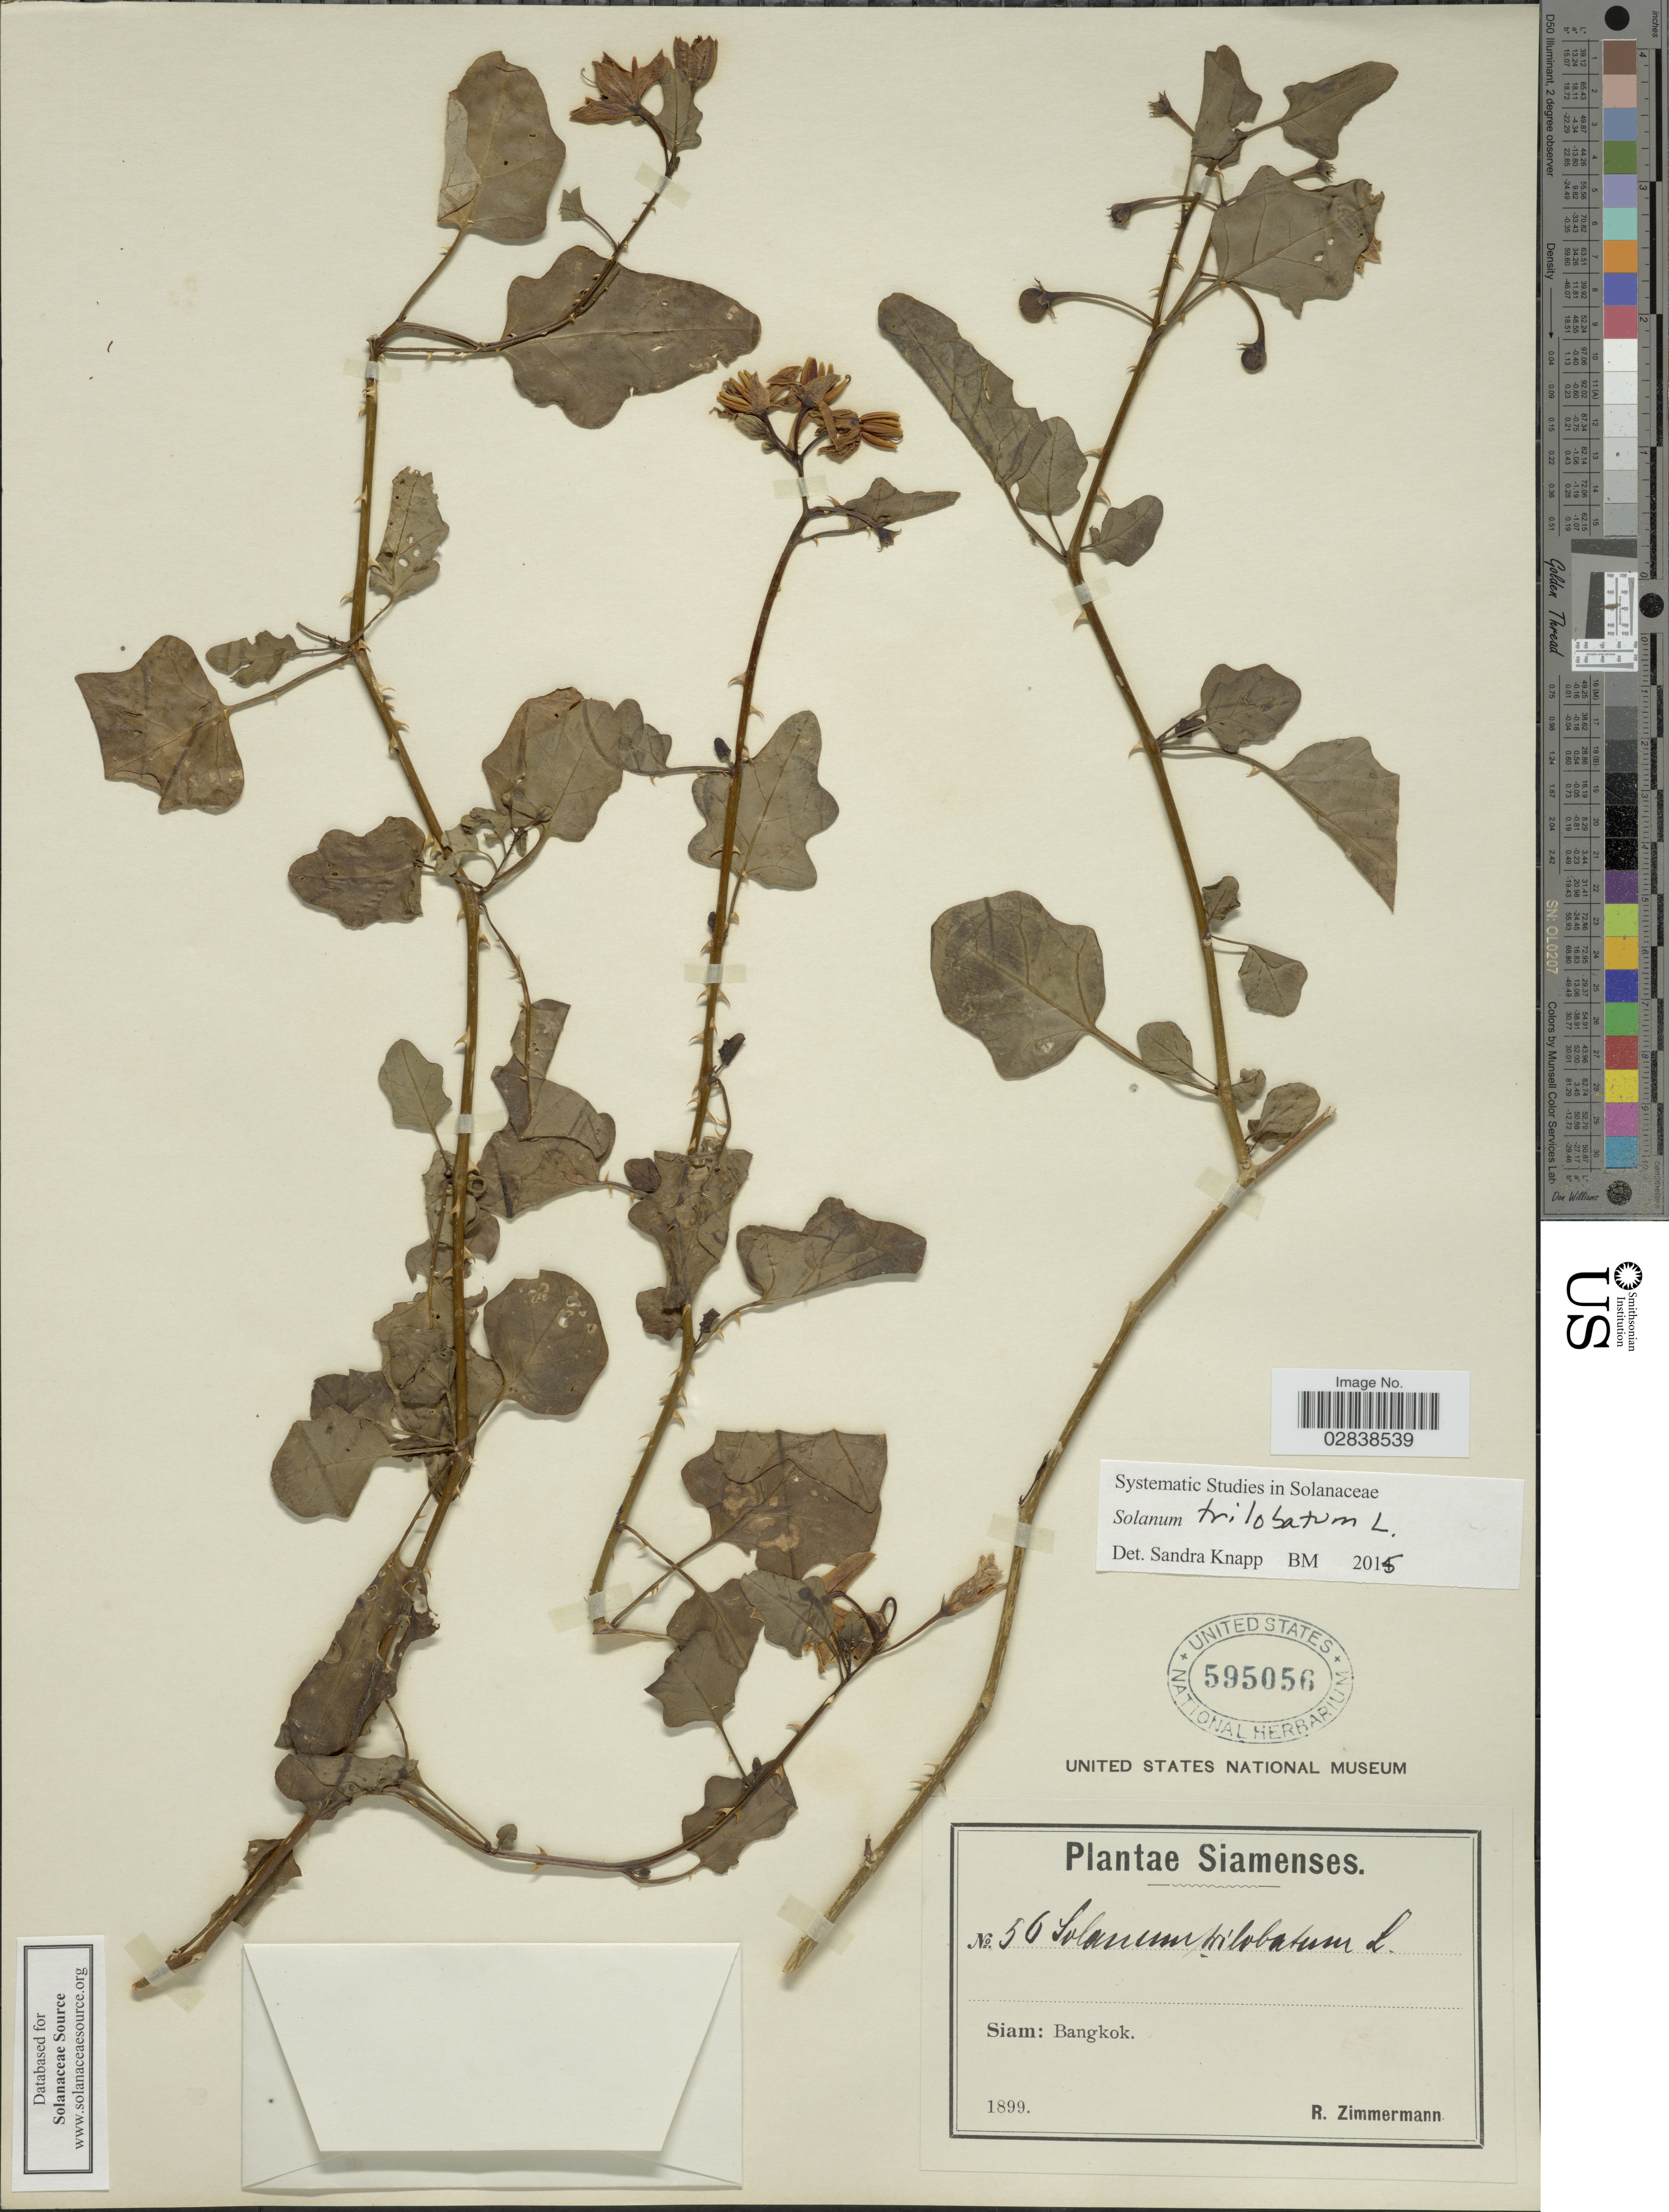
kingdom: Plantae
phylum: Tracheophyta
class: Magnoliopsida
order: Solanales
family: Solanaceae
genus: Solanum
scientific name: Solanum trilobatum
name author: L.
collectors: R. Zimmermann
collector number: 56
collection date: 1899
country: Thailand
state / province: Bangkok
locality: Siam, Bangkok.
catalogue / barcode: US 595056